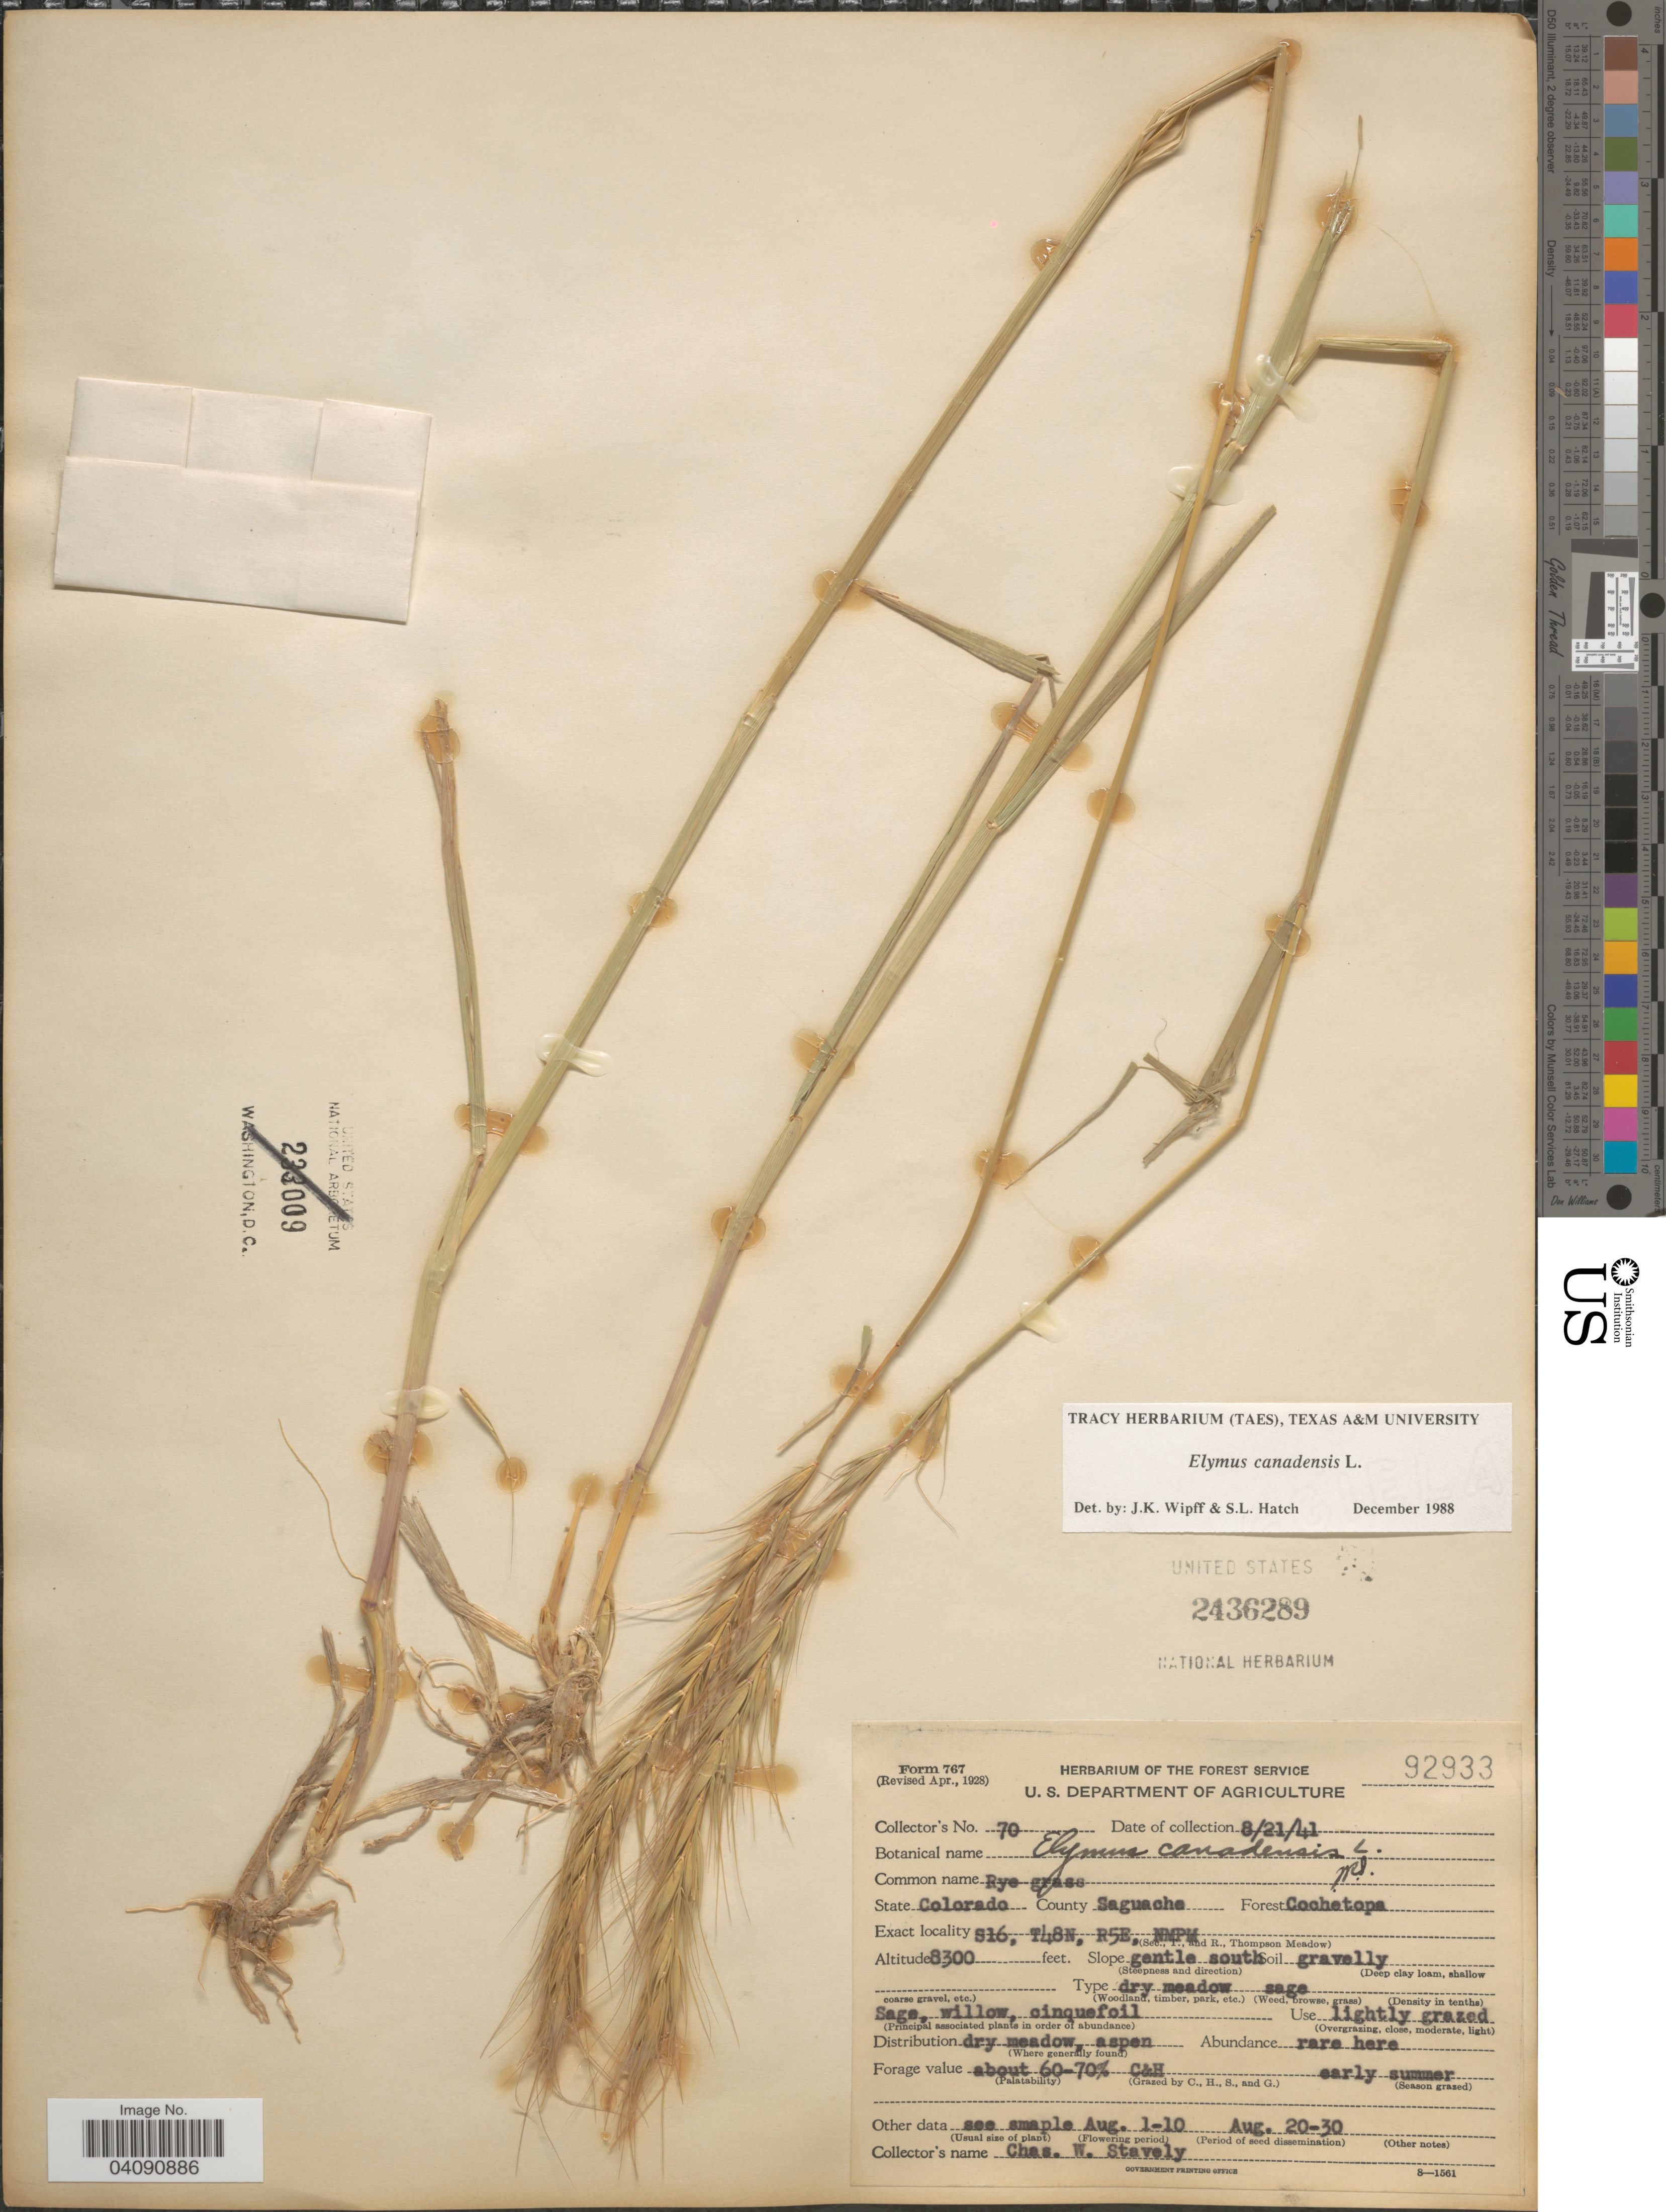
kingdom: Plantae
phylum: Tracheophyta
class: Liliopsida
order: Poales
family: Poaceae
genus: Elymus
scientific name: Elymus canadensis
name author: L.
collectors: C. Stavely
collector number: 70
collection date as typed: Transcribed d/m/y: 21/8/41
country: United States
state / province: Colorado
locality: County Saguache. Forest Cochetopa. S16, T48N, R5E, NMPM.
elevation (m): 2530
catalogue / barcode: US 2436289